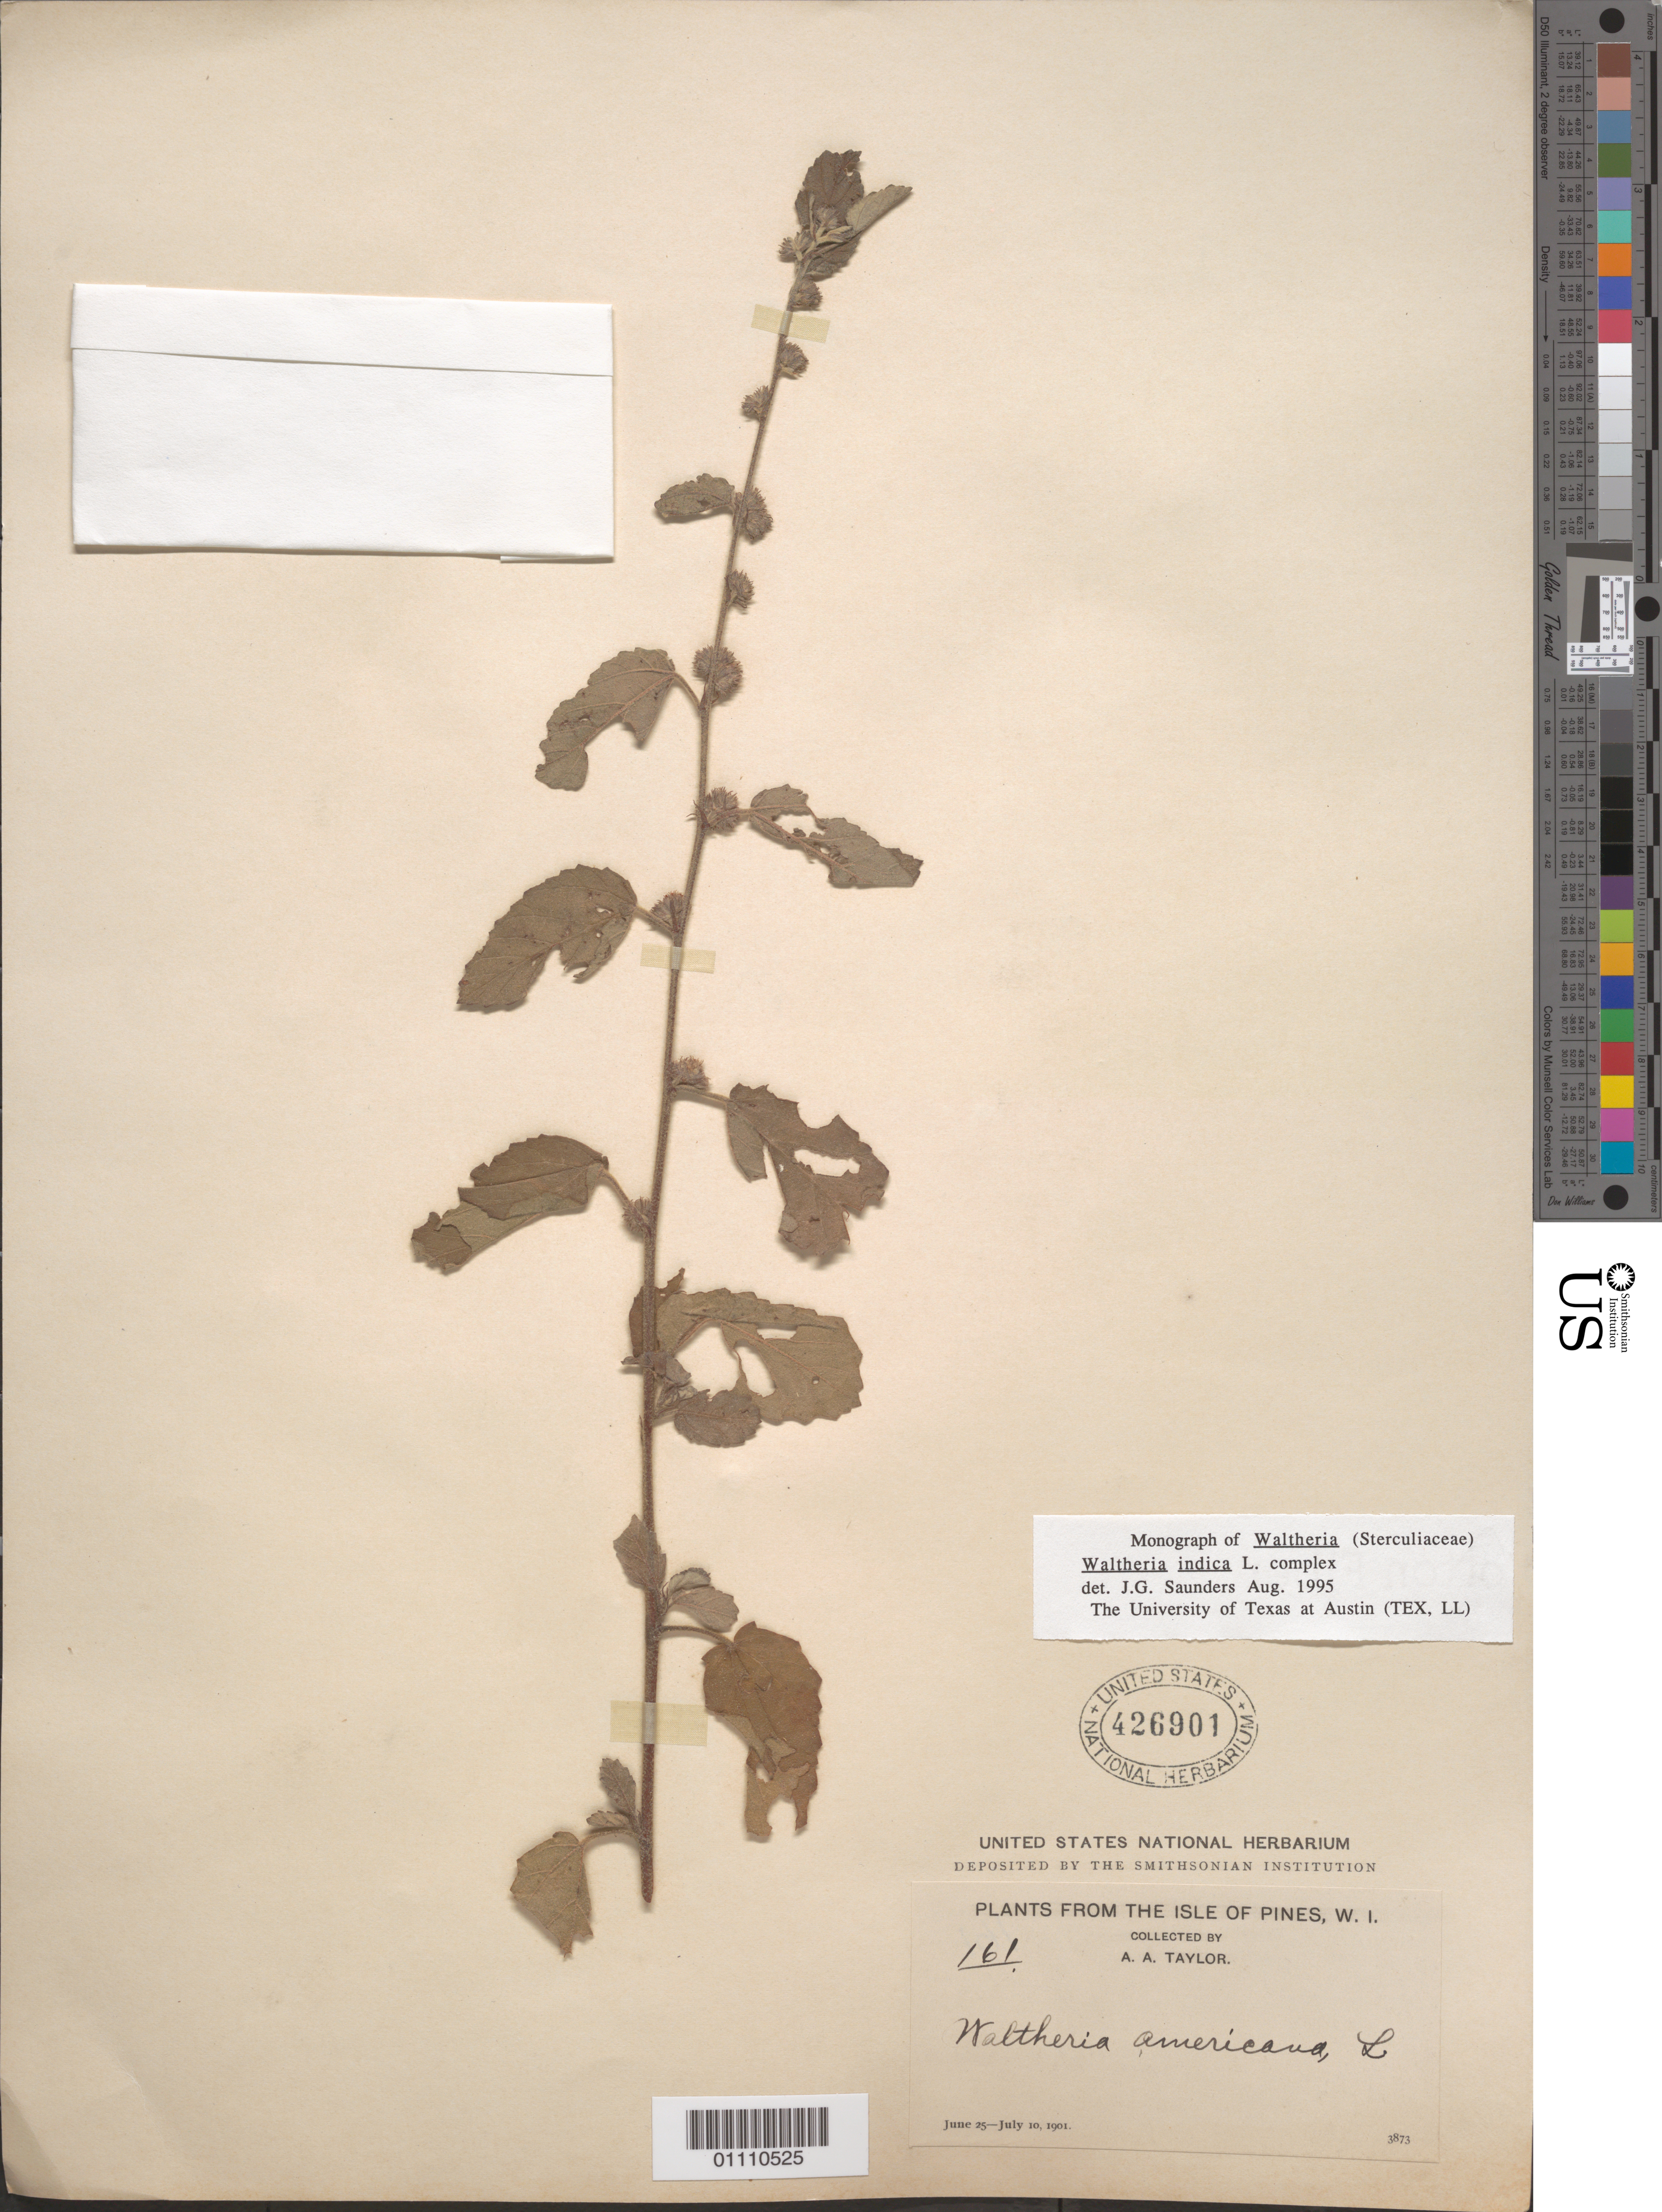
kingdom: Plantae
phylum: Tracheophyta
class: Magnoliopsida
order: Malvales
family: Malvaceae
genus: Waltheria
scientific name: Waltheria indica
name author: L.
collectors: A. A. Taylor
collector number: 161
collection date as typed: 25 Jun 1901 to 10 Jul 1901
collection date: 1901-06-25/1901-07-10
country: Cuba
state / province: Isla de La Juventud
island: Isla de la Juventud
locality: The Isle of Pines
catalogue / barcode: US 426901